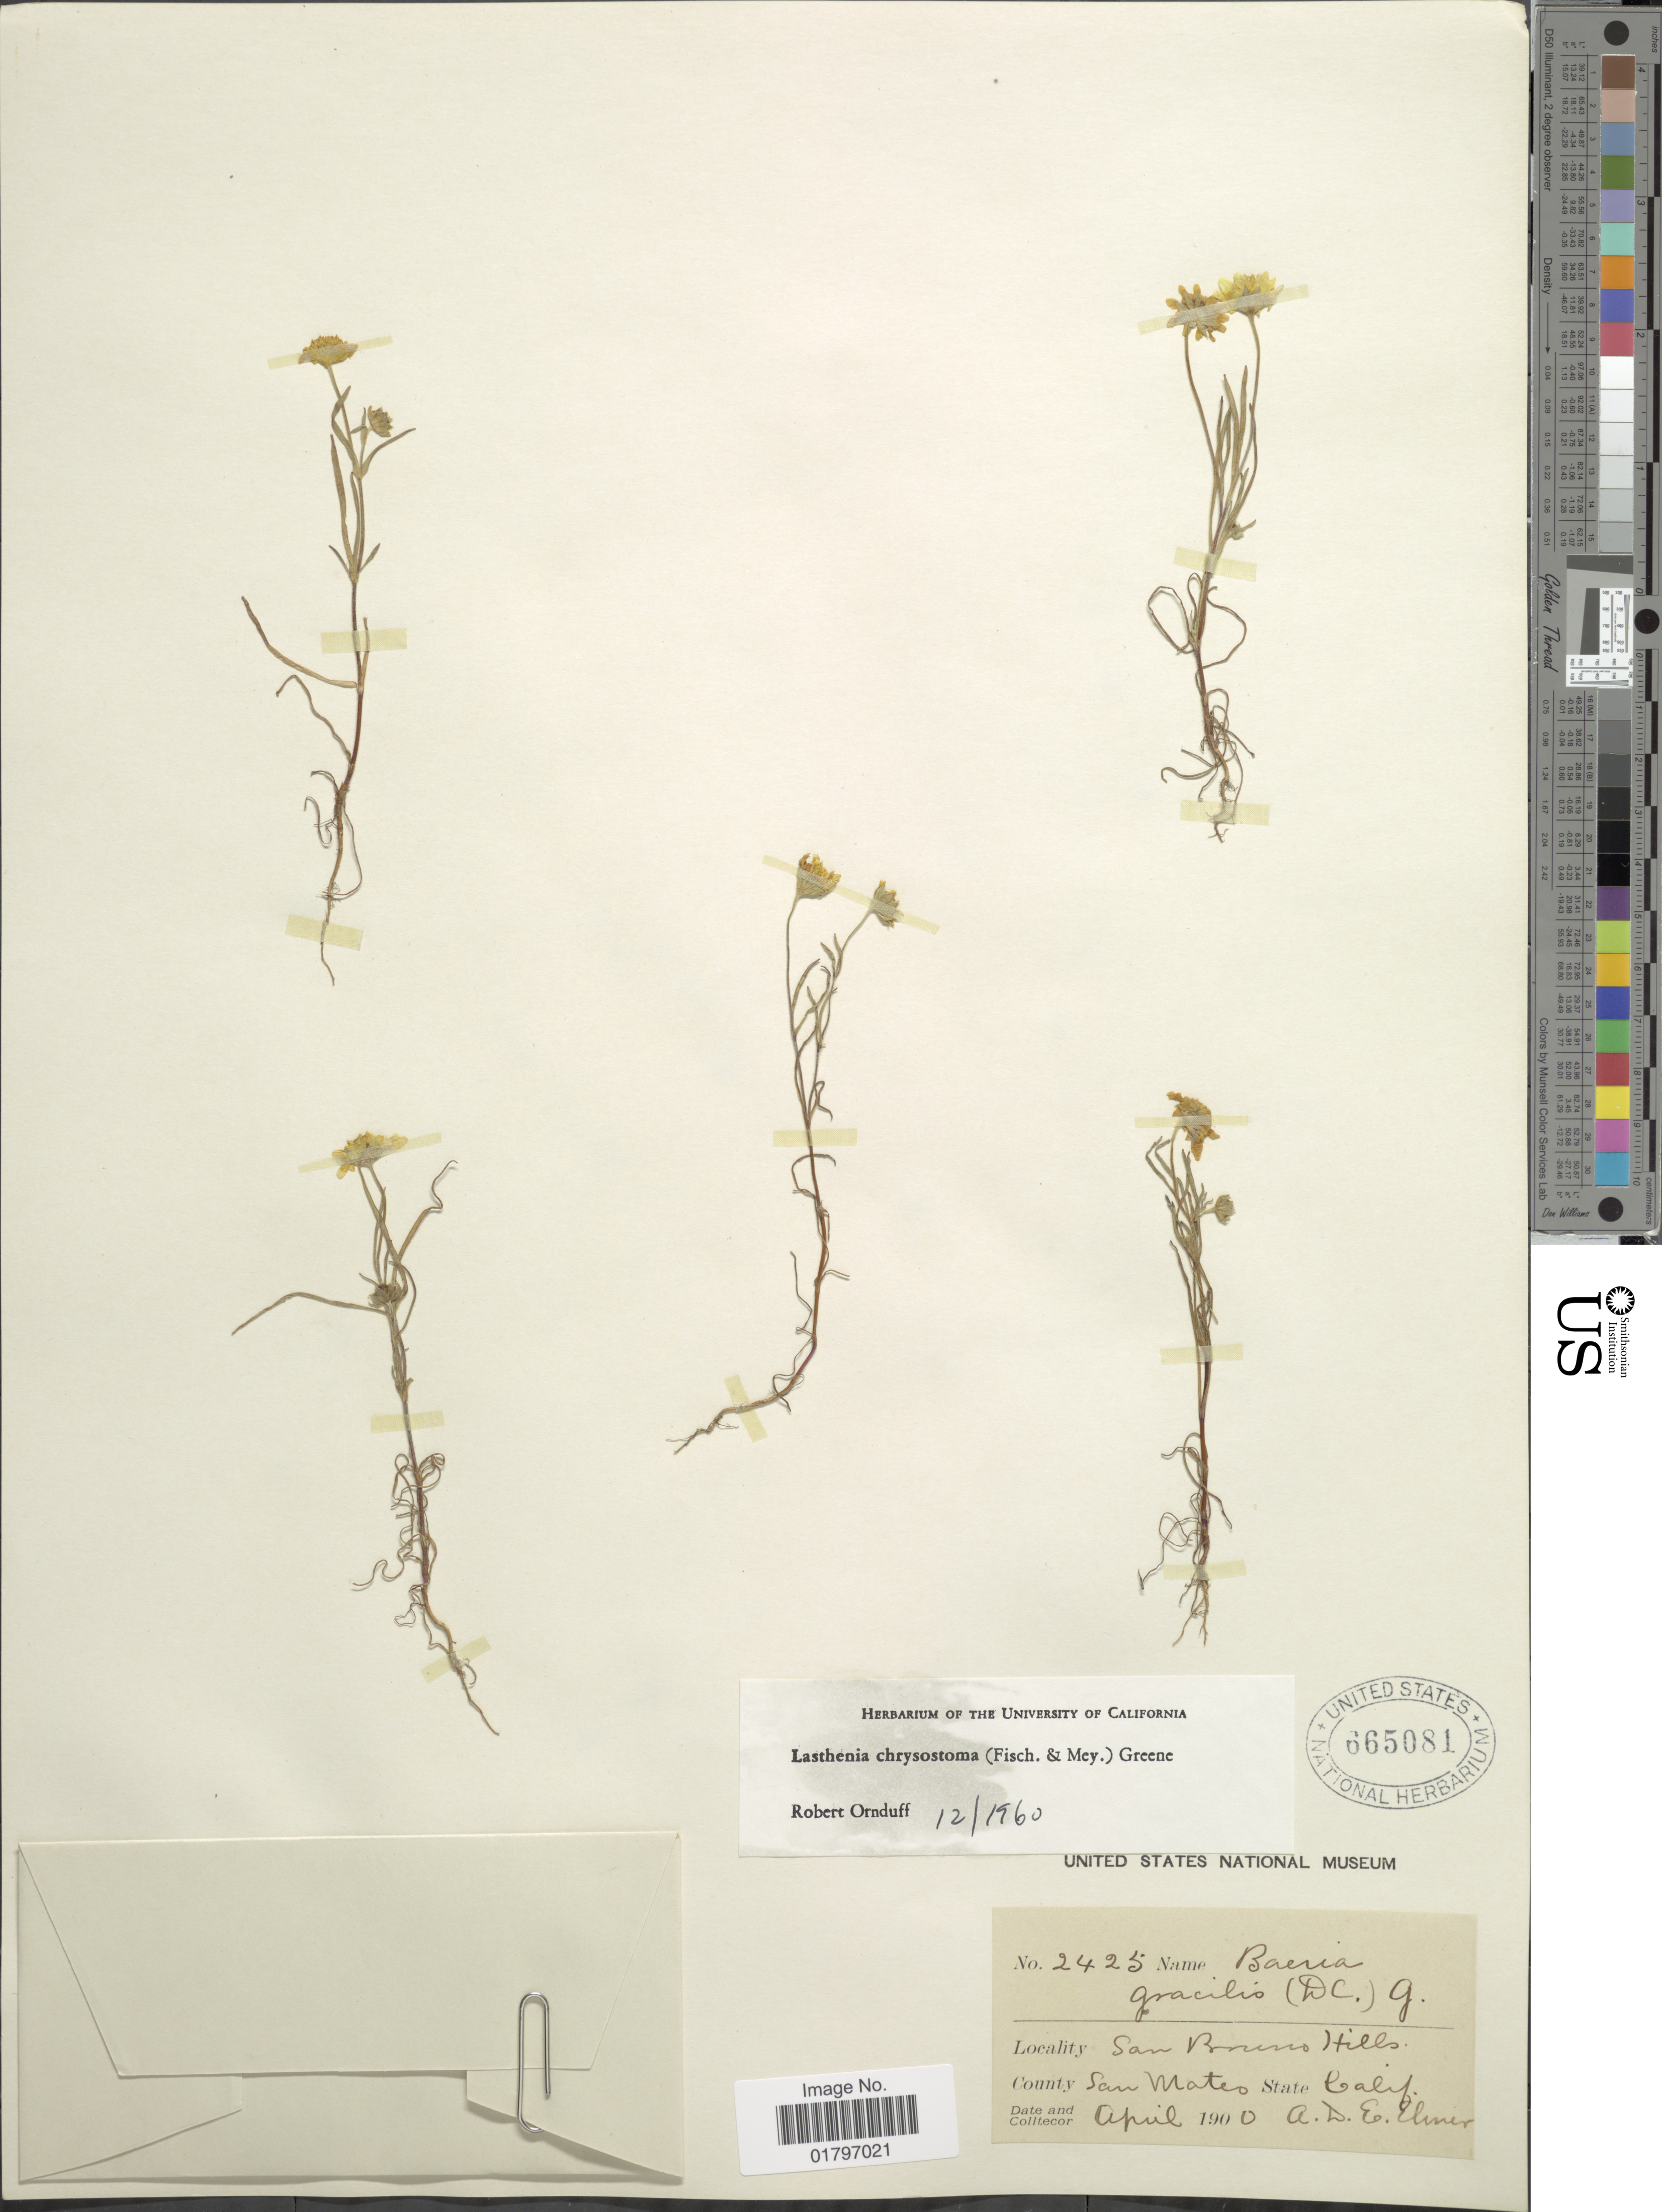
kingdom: Plantae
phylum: Tracheophyta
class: Magnoliopsida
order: Asterales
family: Asteraceae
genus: Lasthenia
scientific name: Lasthenia chrysostoma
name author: (Fisch. & C.A. Mey.) Greene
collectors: A. D. E. Elmer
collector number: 2425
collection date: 1900-04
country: United States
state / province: California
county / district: San Mateo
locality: San Bruno Hills. County San Mateo.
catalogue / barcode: US 665081